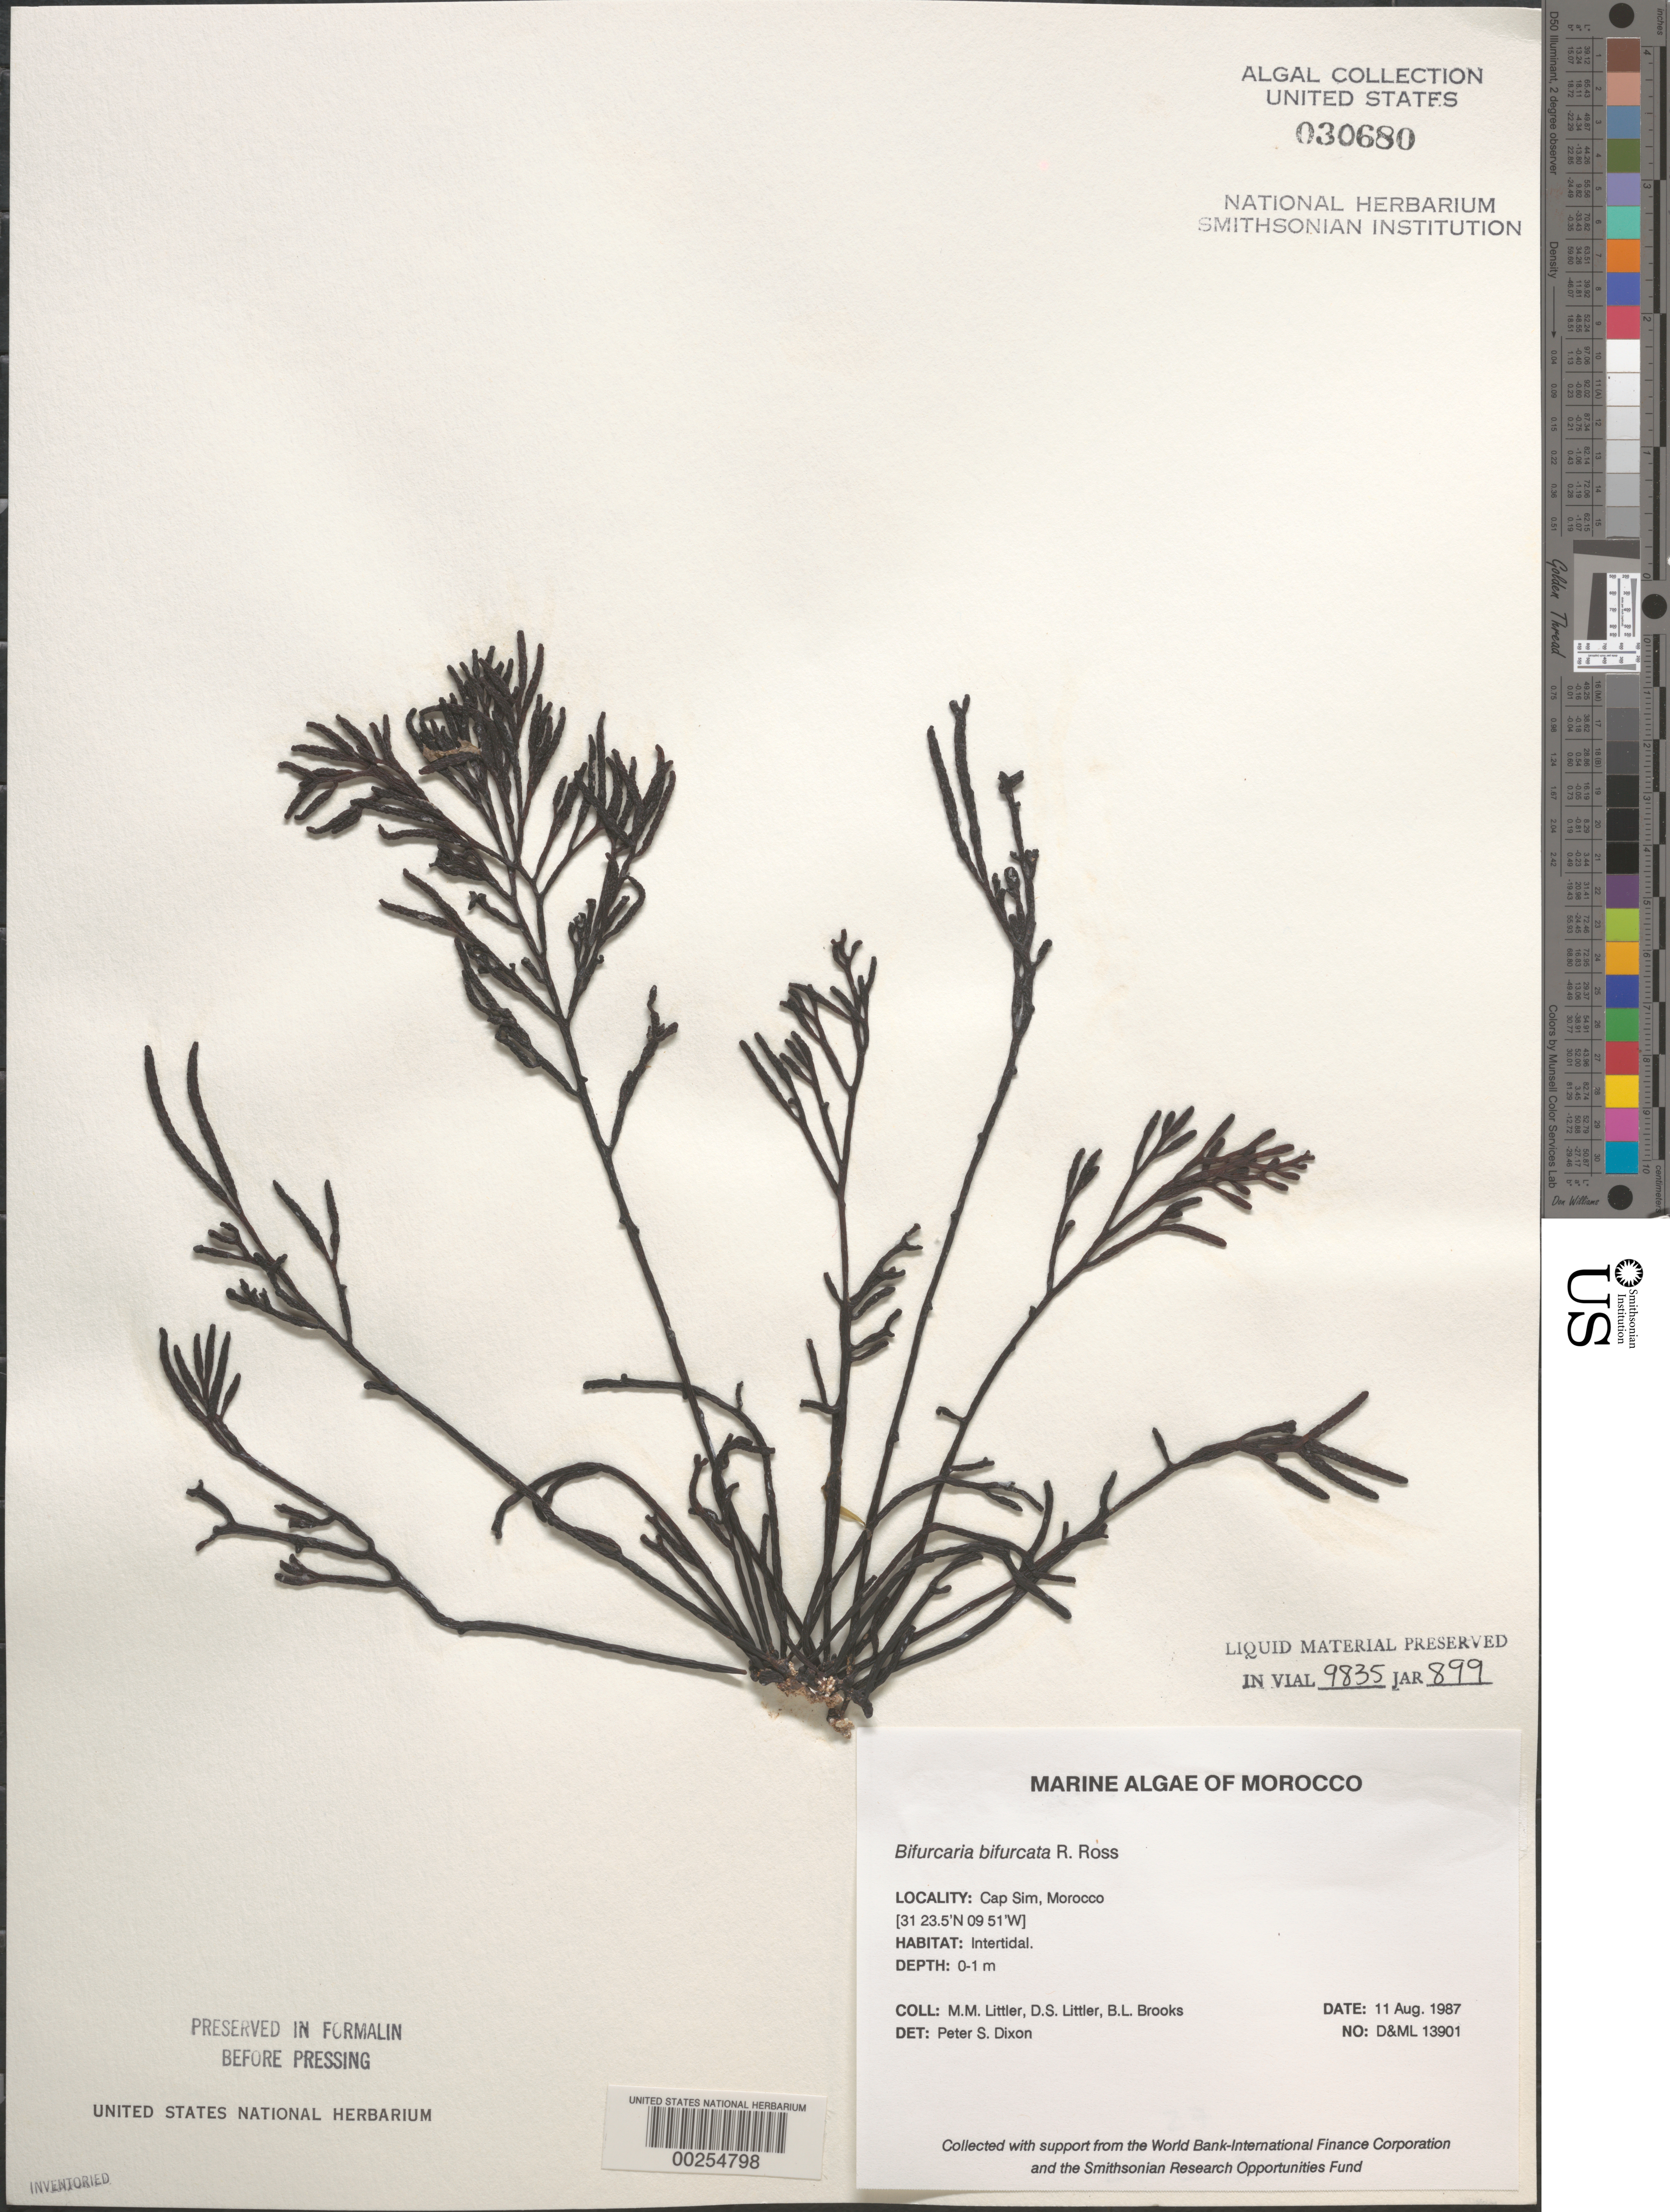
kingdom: Chromista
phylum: Ochrophyta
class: Phaeophyceae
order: Fucales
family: Sargassaceae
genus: Bifurcaria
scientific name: Bifurcaria bifurcata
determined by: Dixon, P. S.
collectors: M. M. Littler, D. S. Littler & B. Brooks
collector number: D&ML 13901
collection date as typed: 11 Aug 1987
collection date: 1987-08-11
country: Morocco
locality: Cap Sim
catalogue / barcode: US 30680